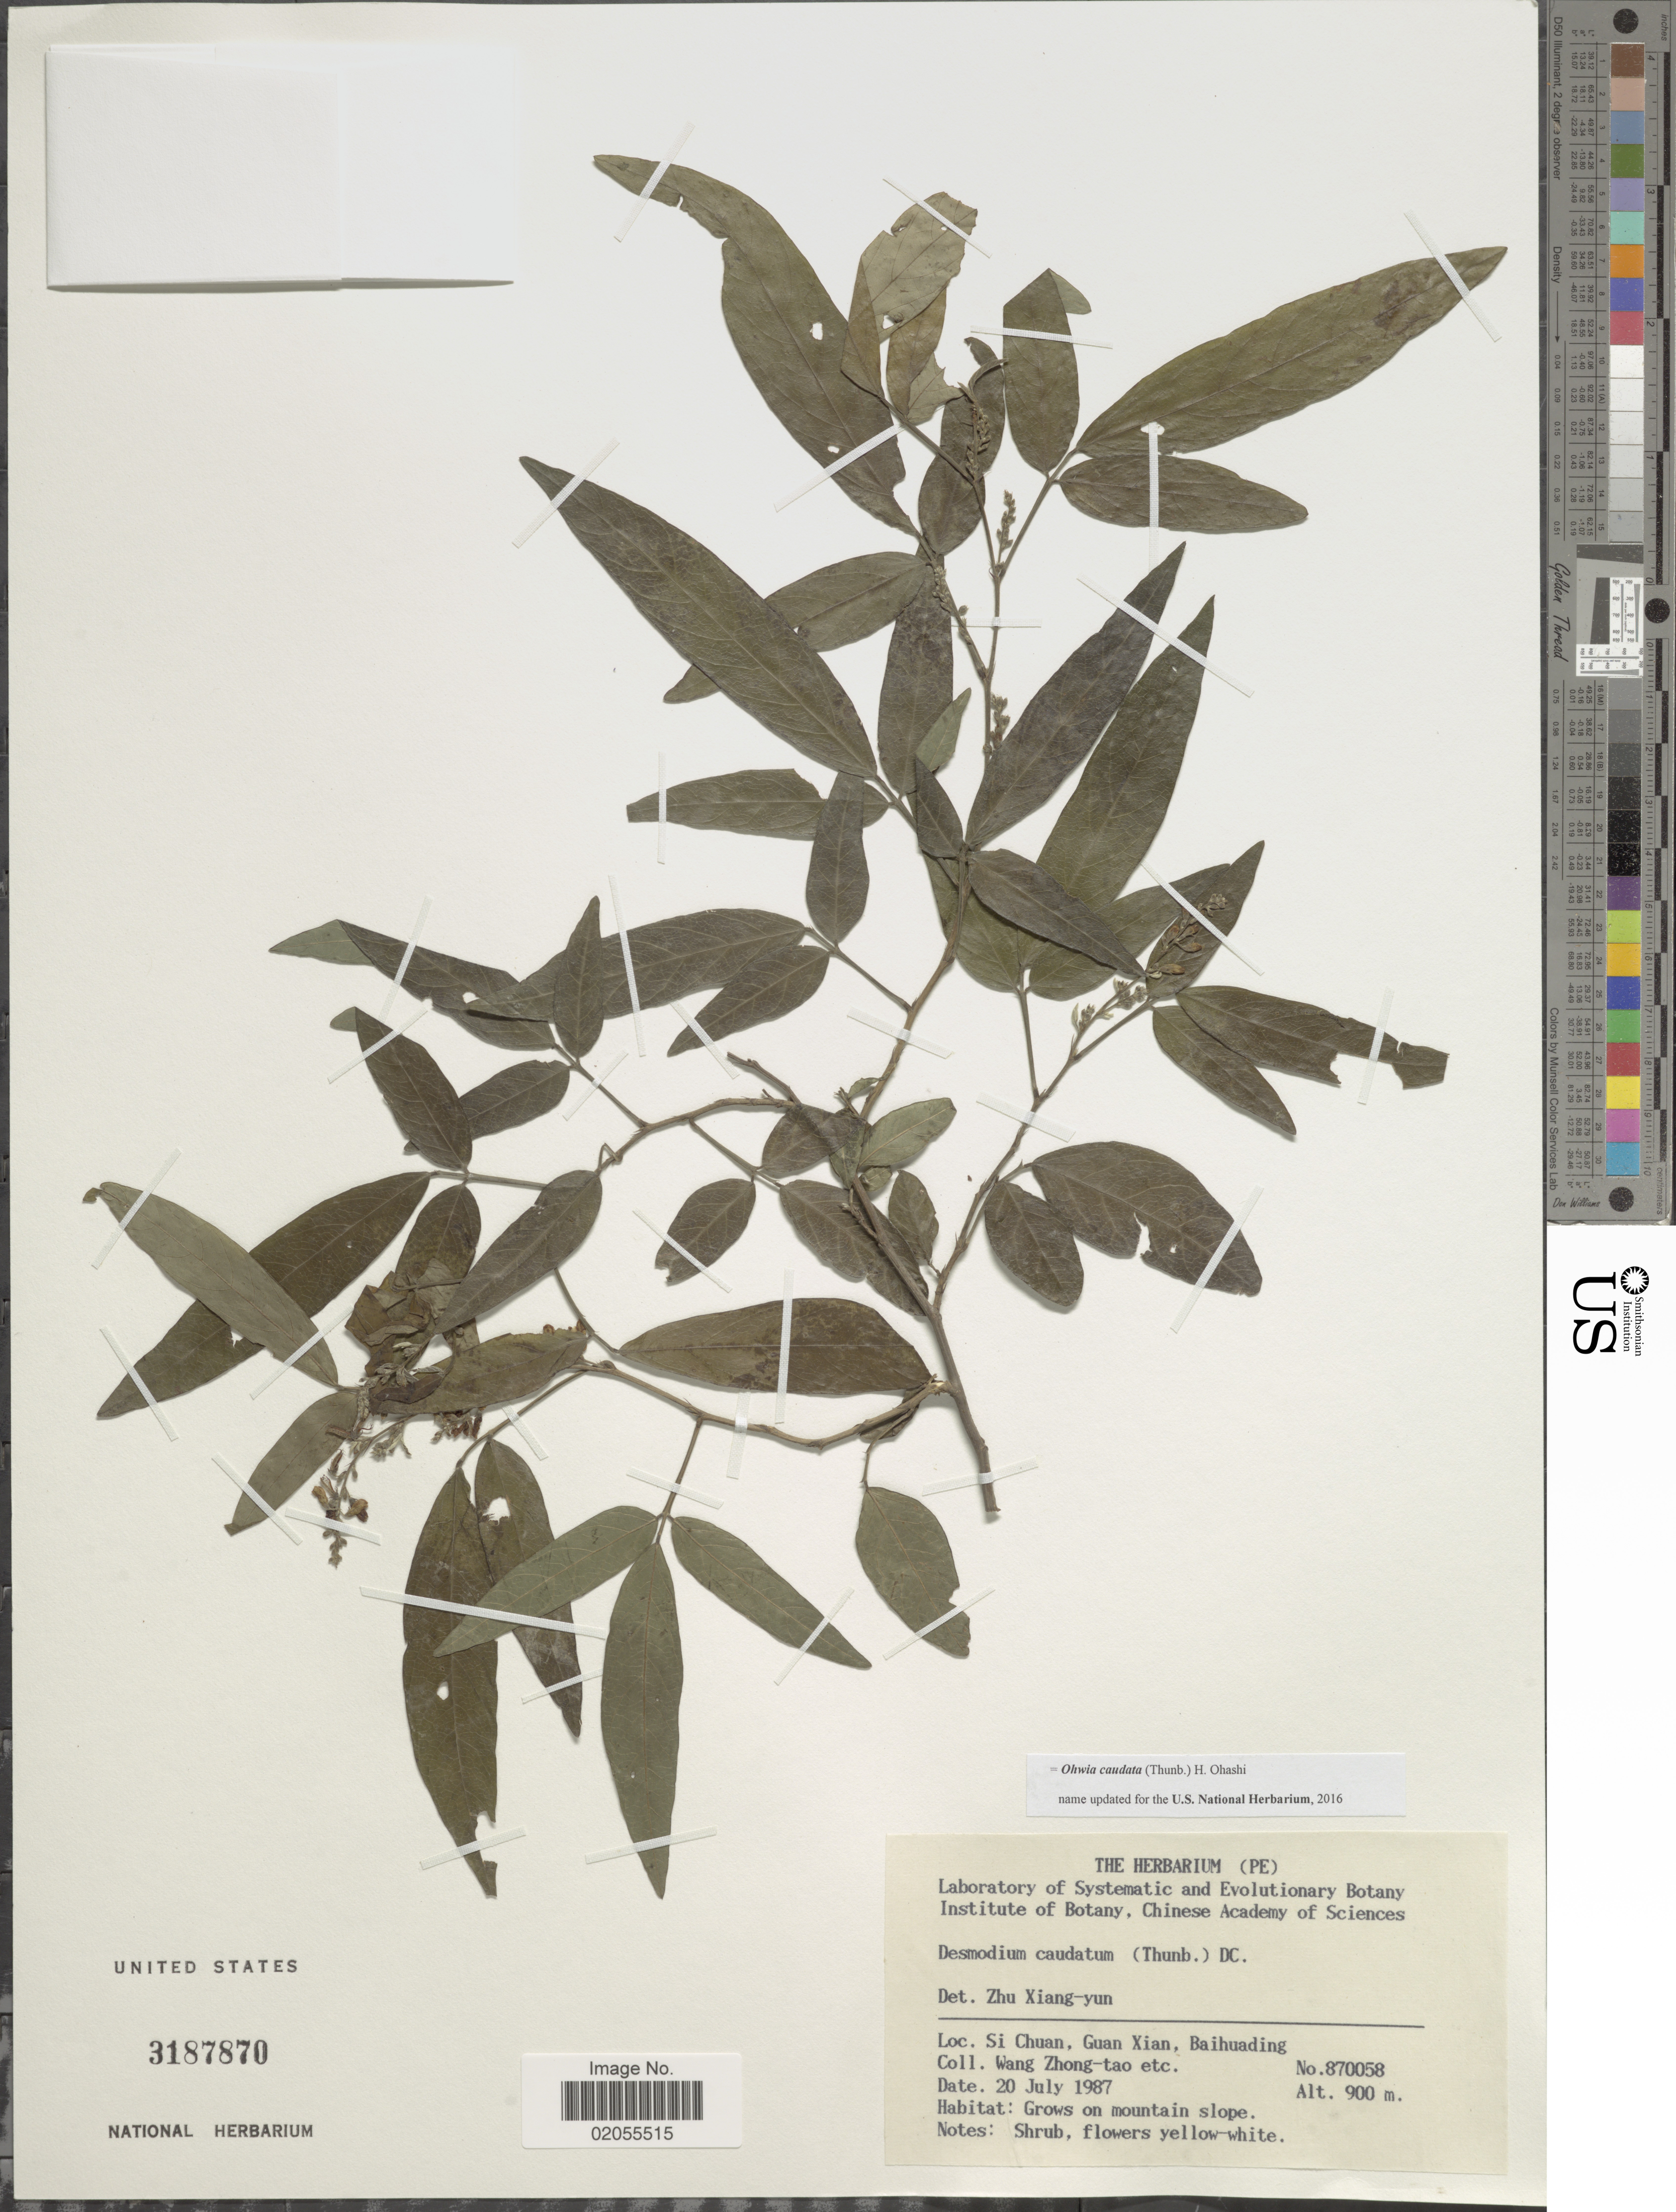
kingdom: Plantae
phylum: Tracheophyta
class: Magnoliopsida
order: Fabales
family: Fabaceae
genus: Ohwia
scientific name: Ohwia caudata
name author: (Thunb.) H. Ohashi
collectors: et al.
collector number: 870058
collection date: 1987-07-20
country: China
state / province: Sichuan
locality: Si Chuan, Guan Xian, Baihuading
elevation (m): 900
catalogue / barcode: US 3187870